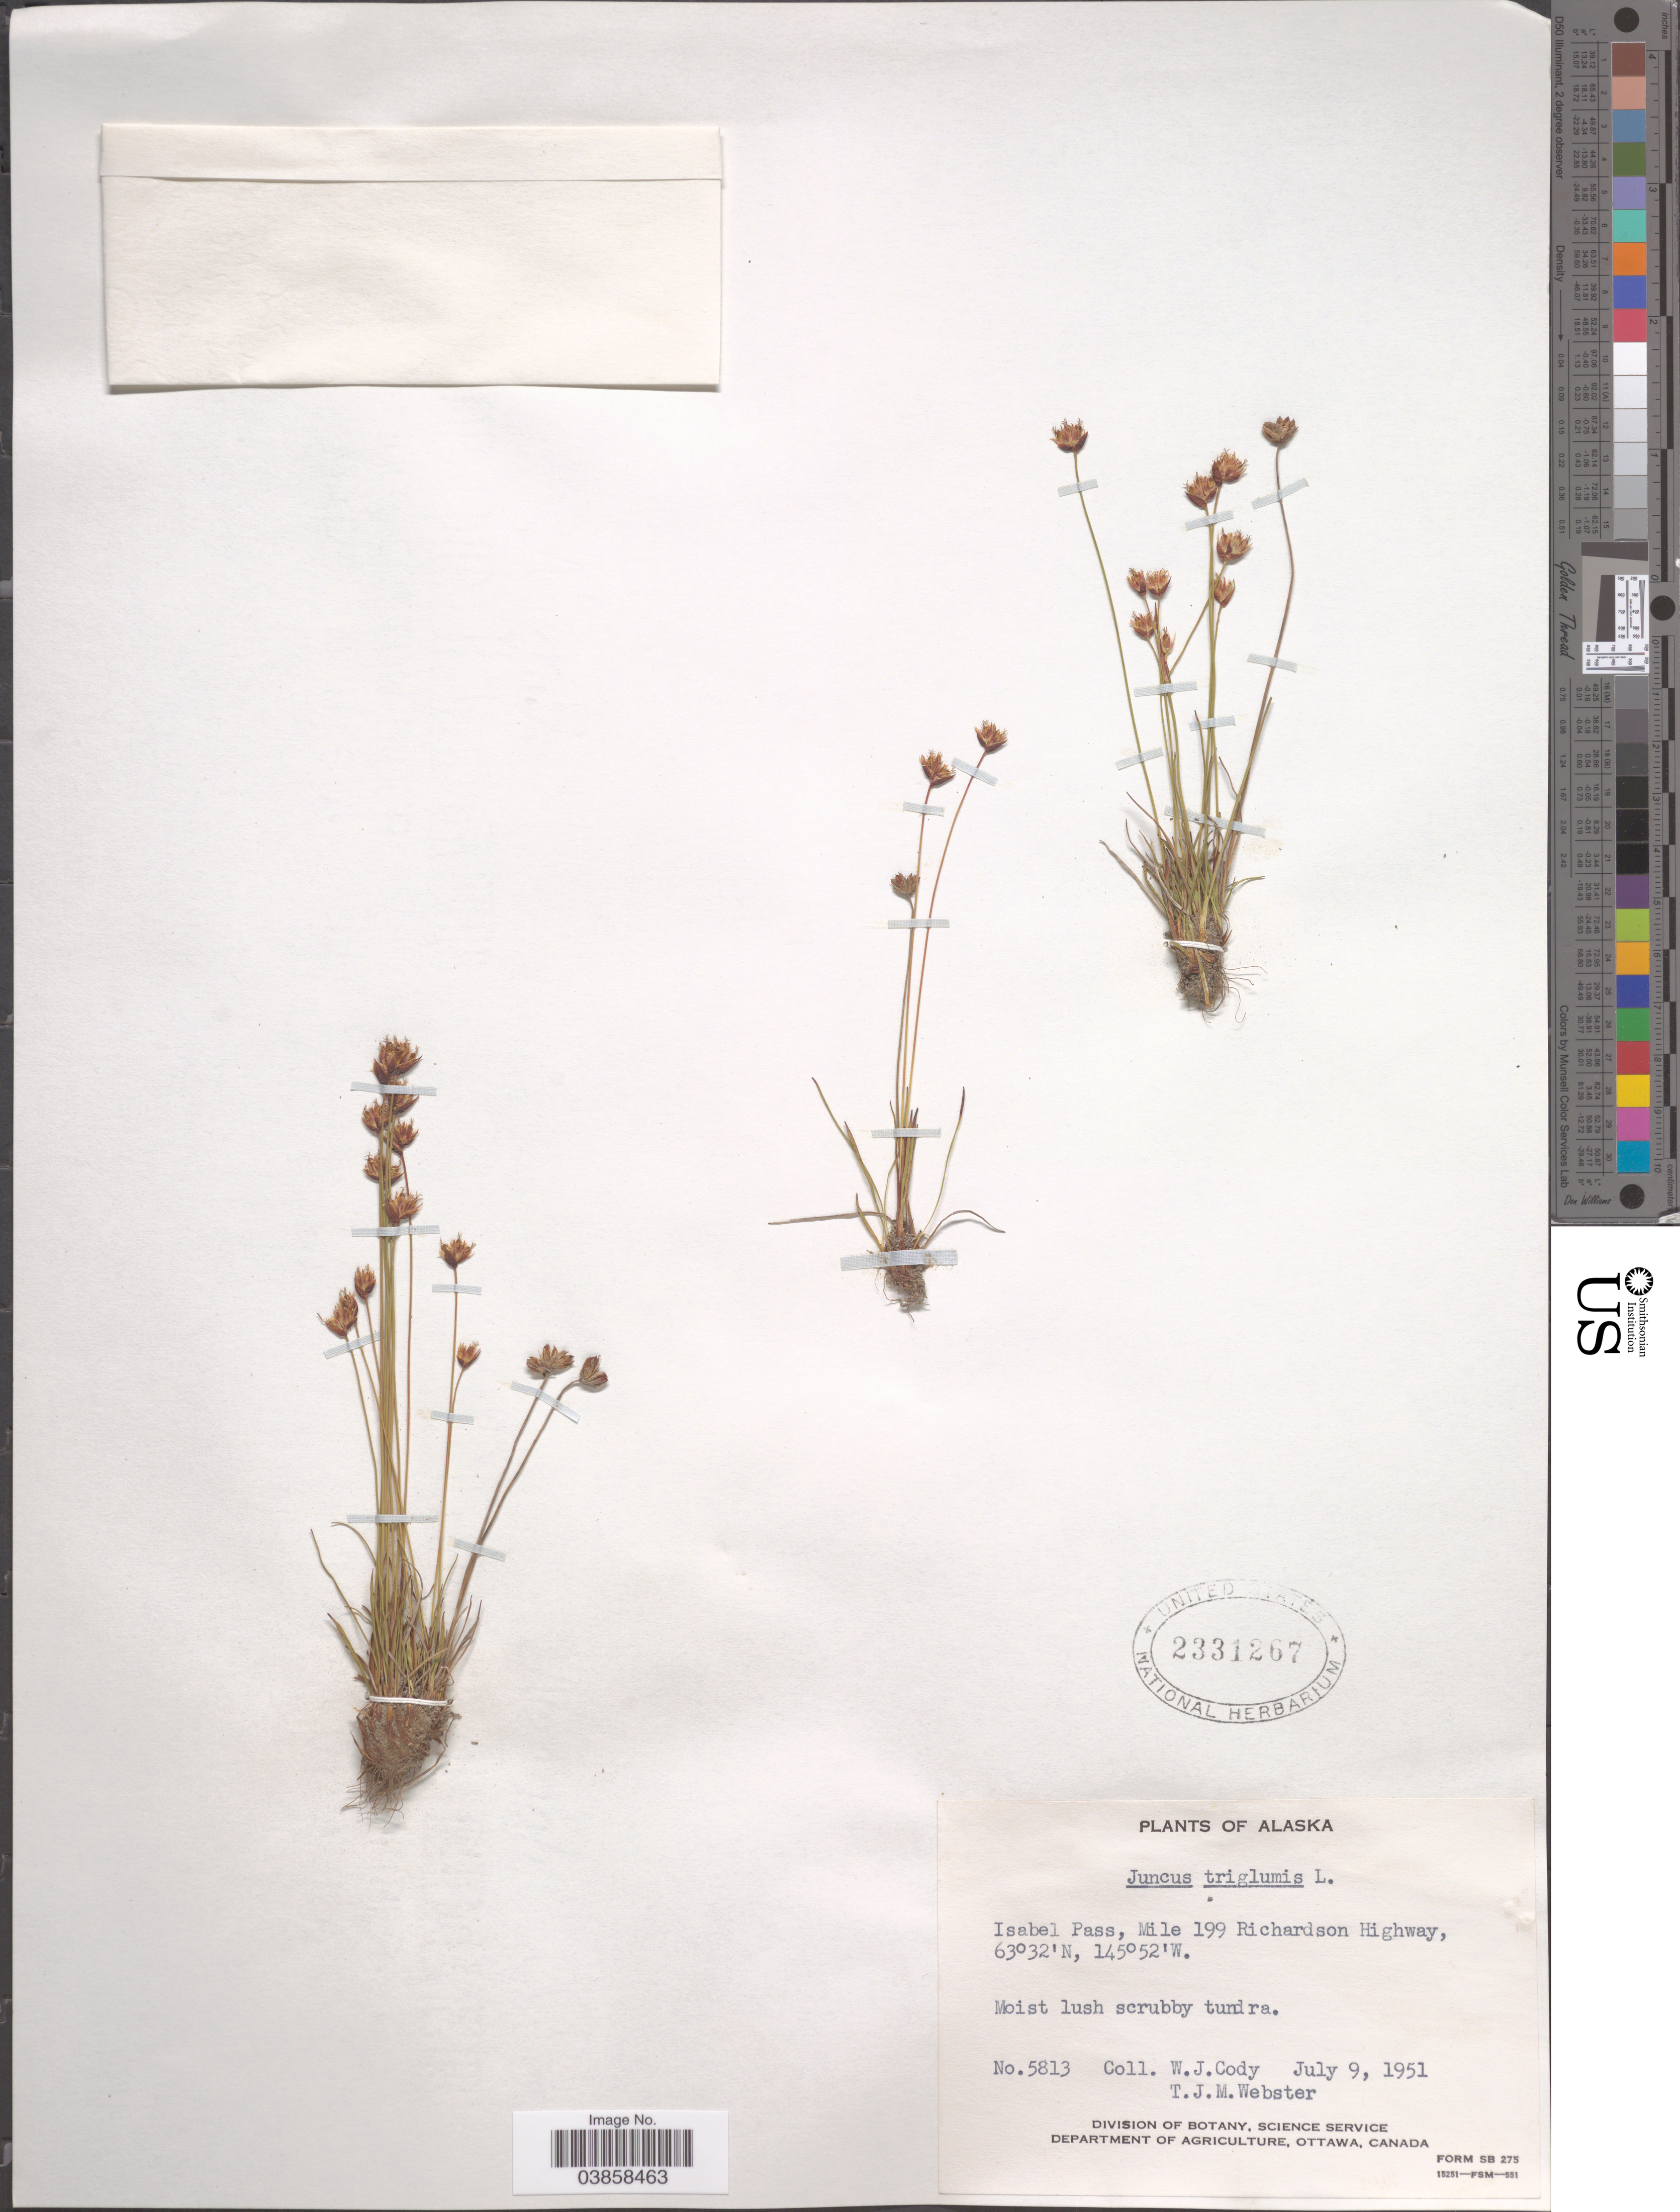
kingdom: Plantae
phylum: Tracheophyta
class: Liliopsida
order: Poales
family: Juncaceae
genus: Juncus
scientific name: Juncus triglumis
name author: L.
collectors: W. Cody & T. J. Webster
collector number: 5813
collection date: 1951-07-09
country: United States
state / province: Alaska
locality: Isabel Pass, Mile 199 Richardson Highway.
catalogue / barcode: US 2331267